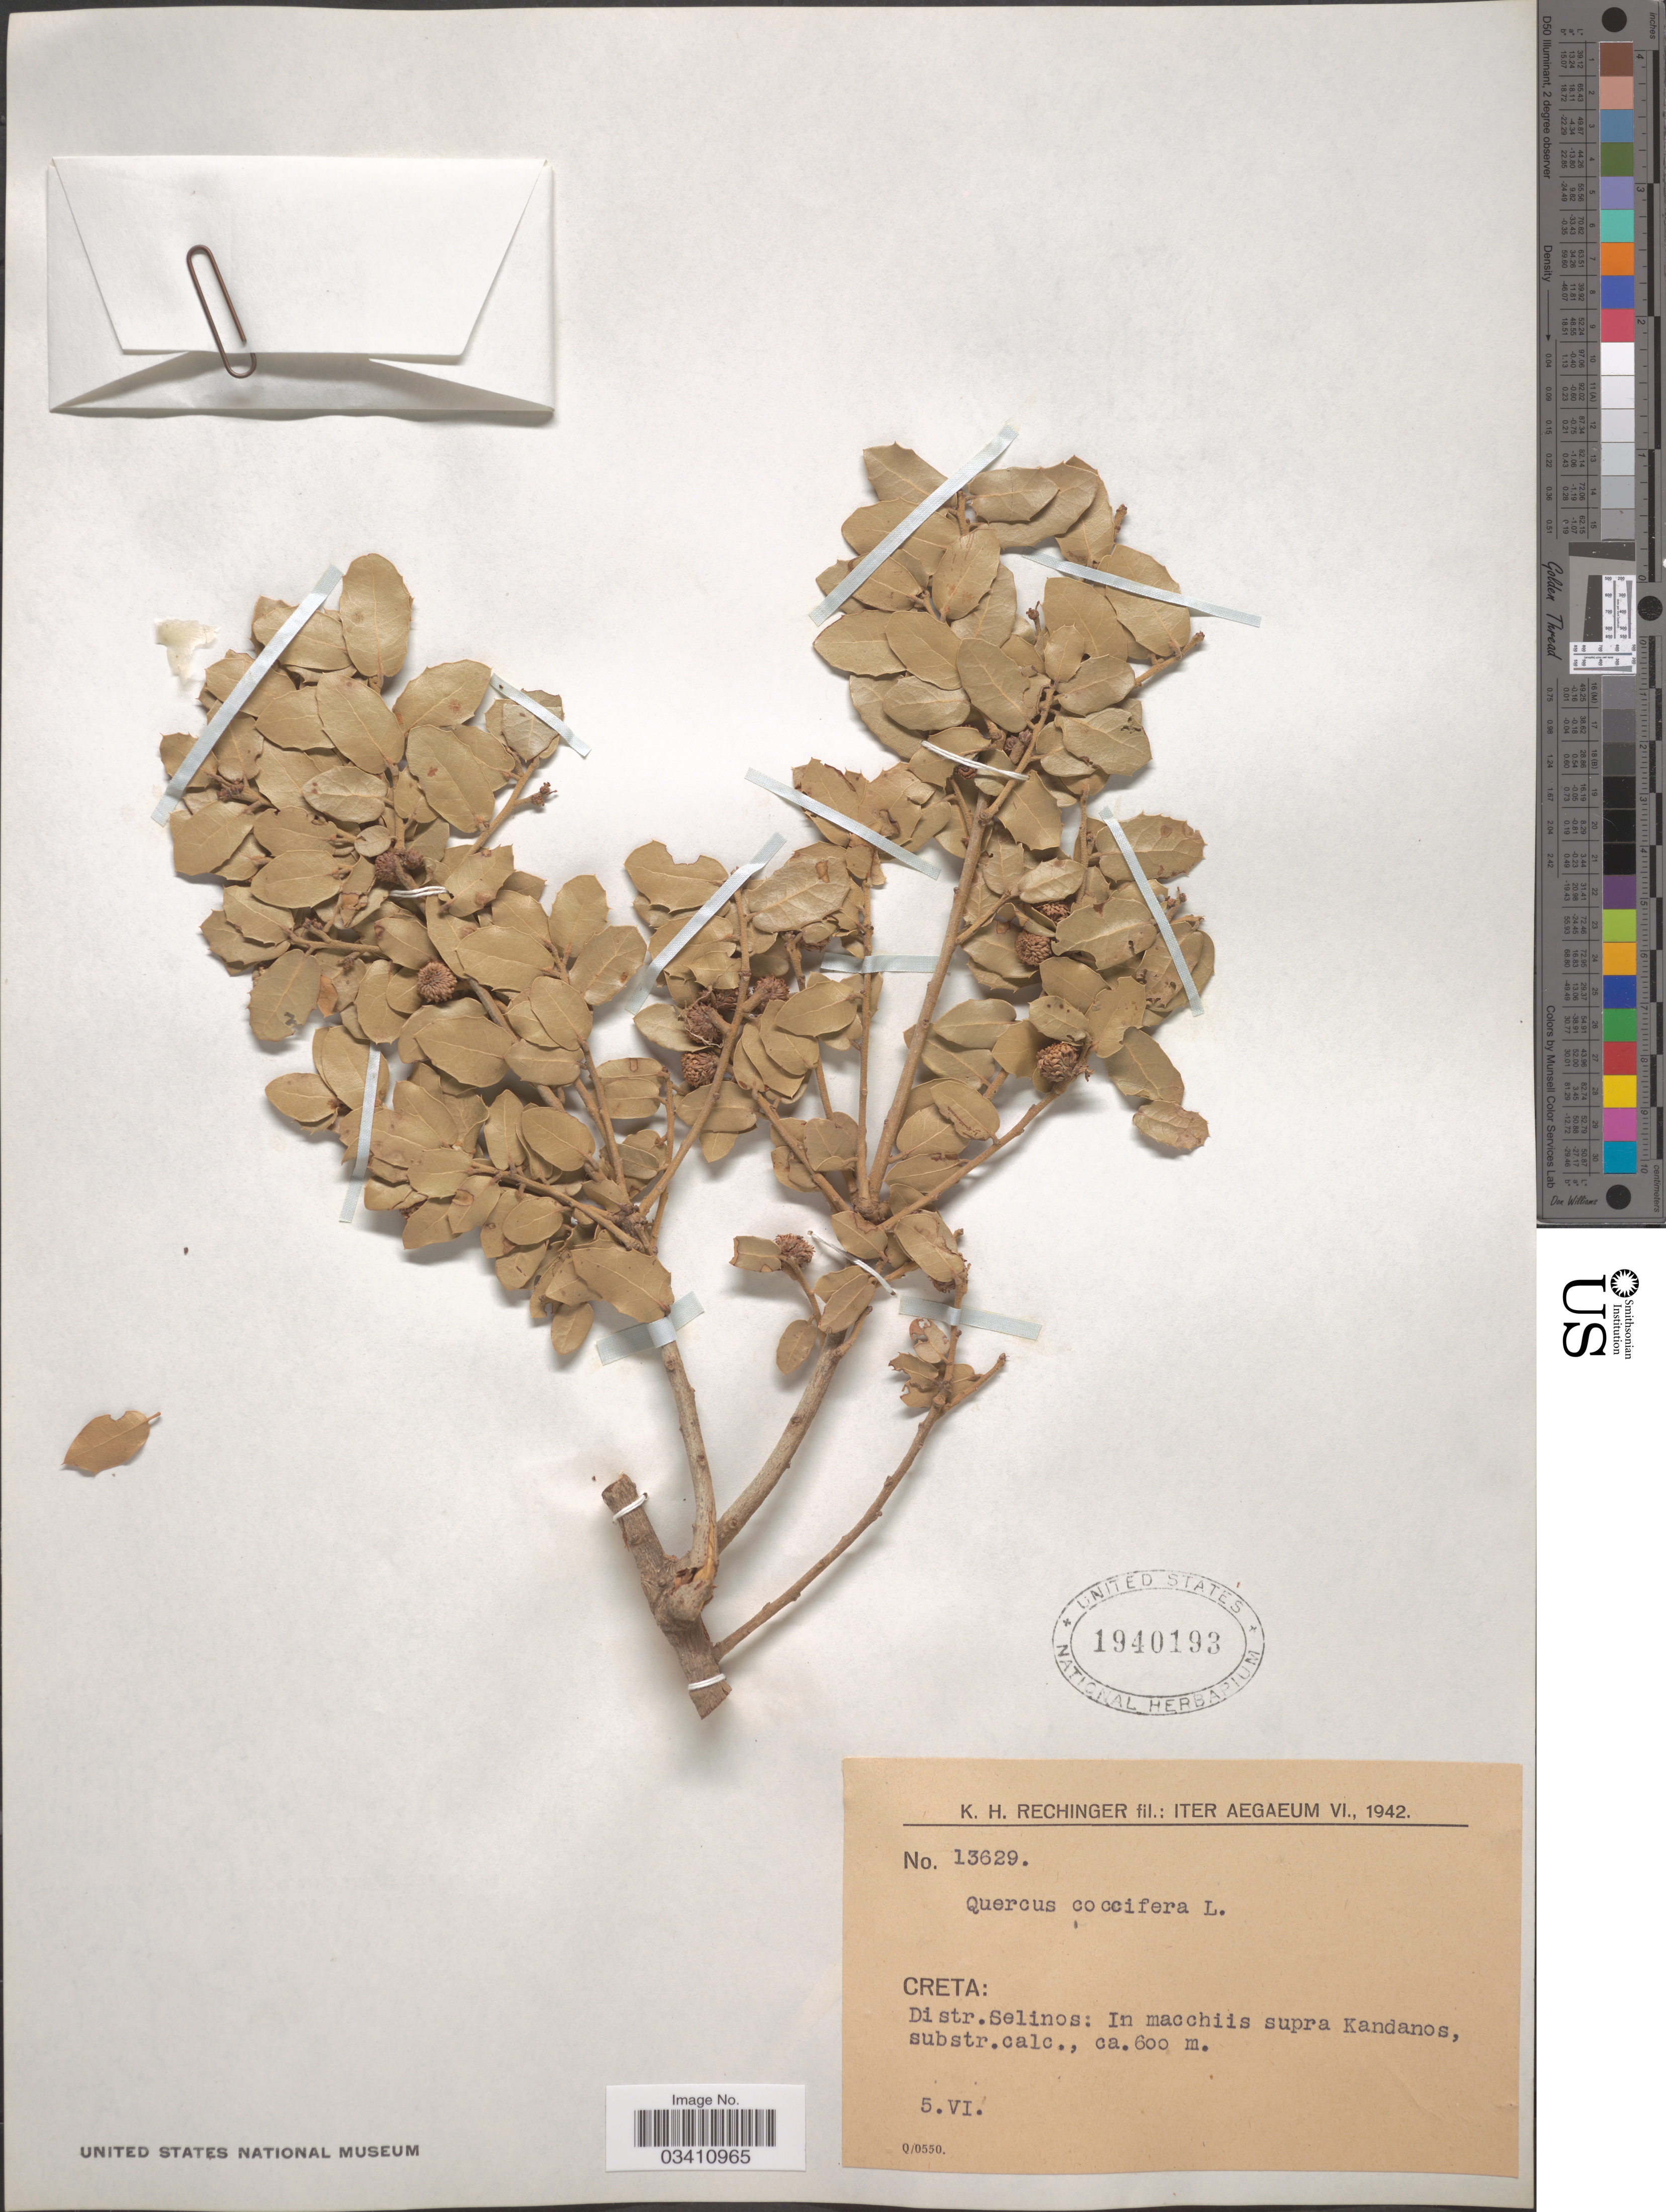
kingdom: Plantae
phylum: Tracheophyta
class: Magnoliopsida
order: Fagales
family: Fagaceae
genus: Quercus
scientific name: Quercus coccifera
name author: L.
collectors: K. H. Rechinger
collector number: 13629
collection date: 1942-06-05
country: Greece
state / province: Crete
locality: Aegaeum. Creta: Distr.Selinos: In macchiis supra Kandanos, substr.calc.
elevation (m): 600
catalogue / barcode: US 1940193